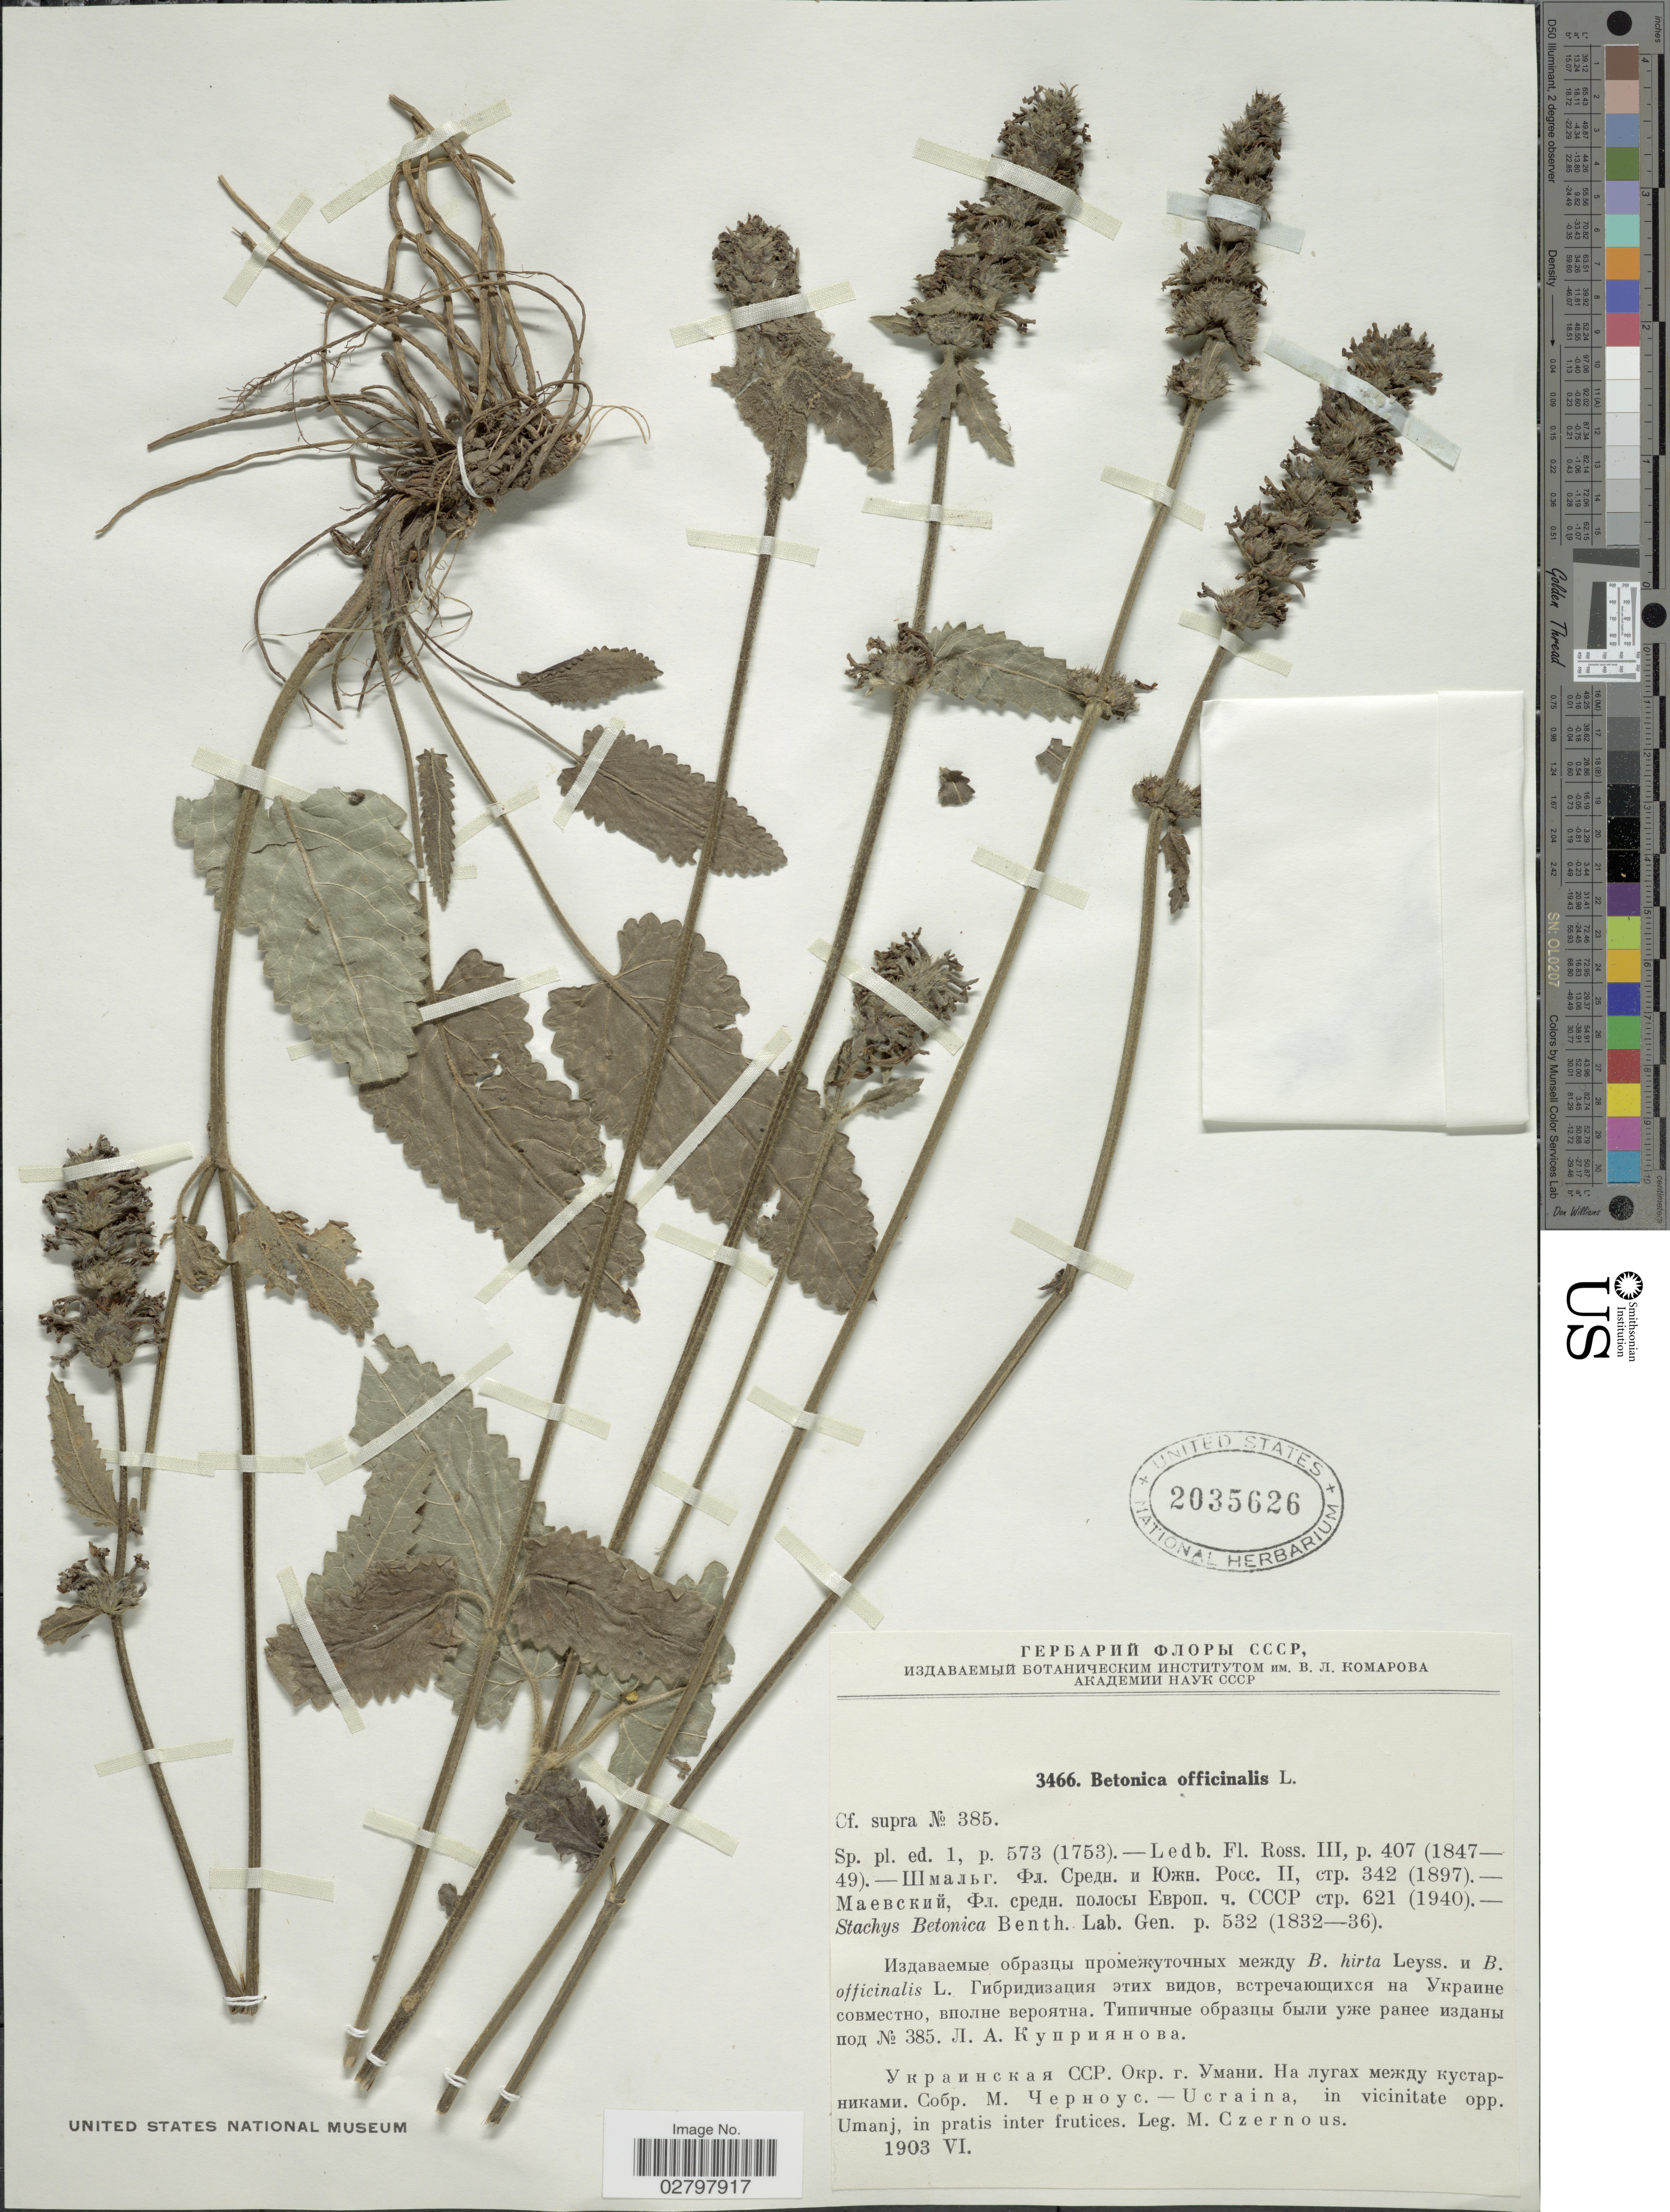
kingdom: Plantae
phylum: Tracheophyta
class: Magnoliopsida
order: Lamiales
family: Lamiaceae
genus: Stachys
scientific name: Stachys officinalis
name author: (L.) Trevis.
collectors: M. Czernous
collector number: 3466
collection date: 1903-06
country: Ukraine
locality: Ucraina, in vicinitate opp. Umanj, in pratis inter frutices.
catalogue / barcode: US 2035626